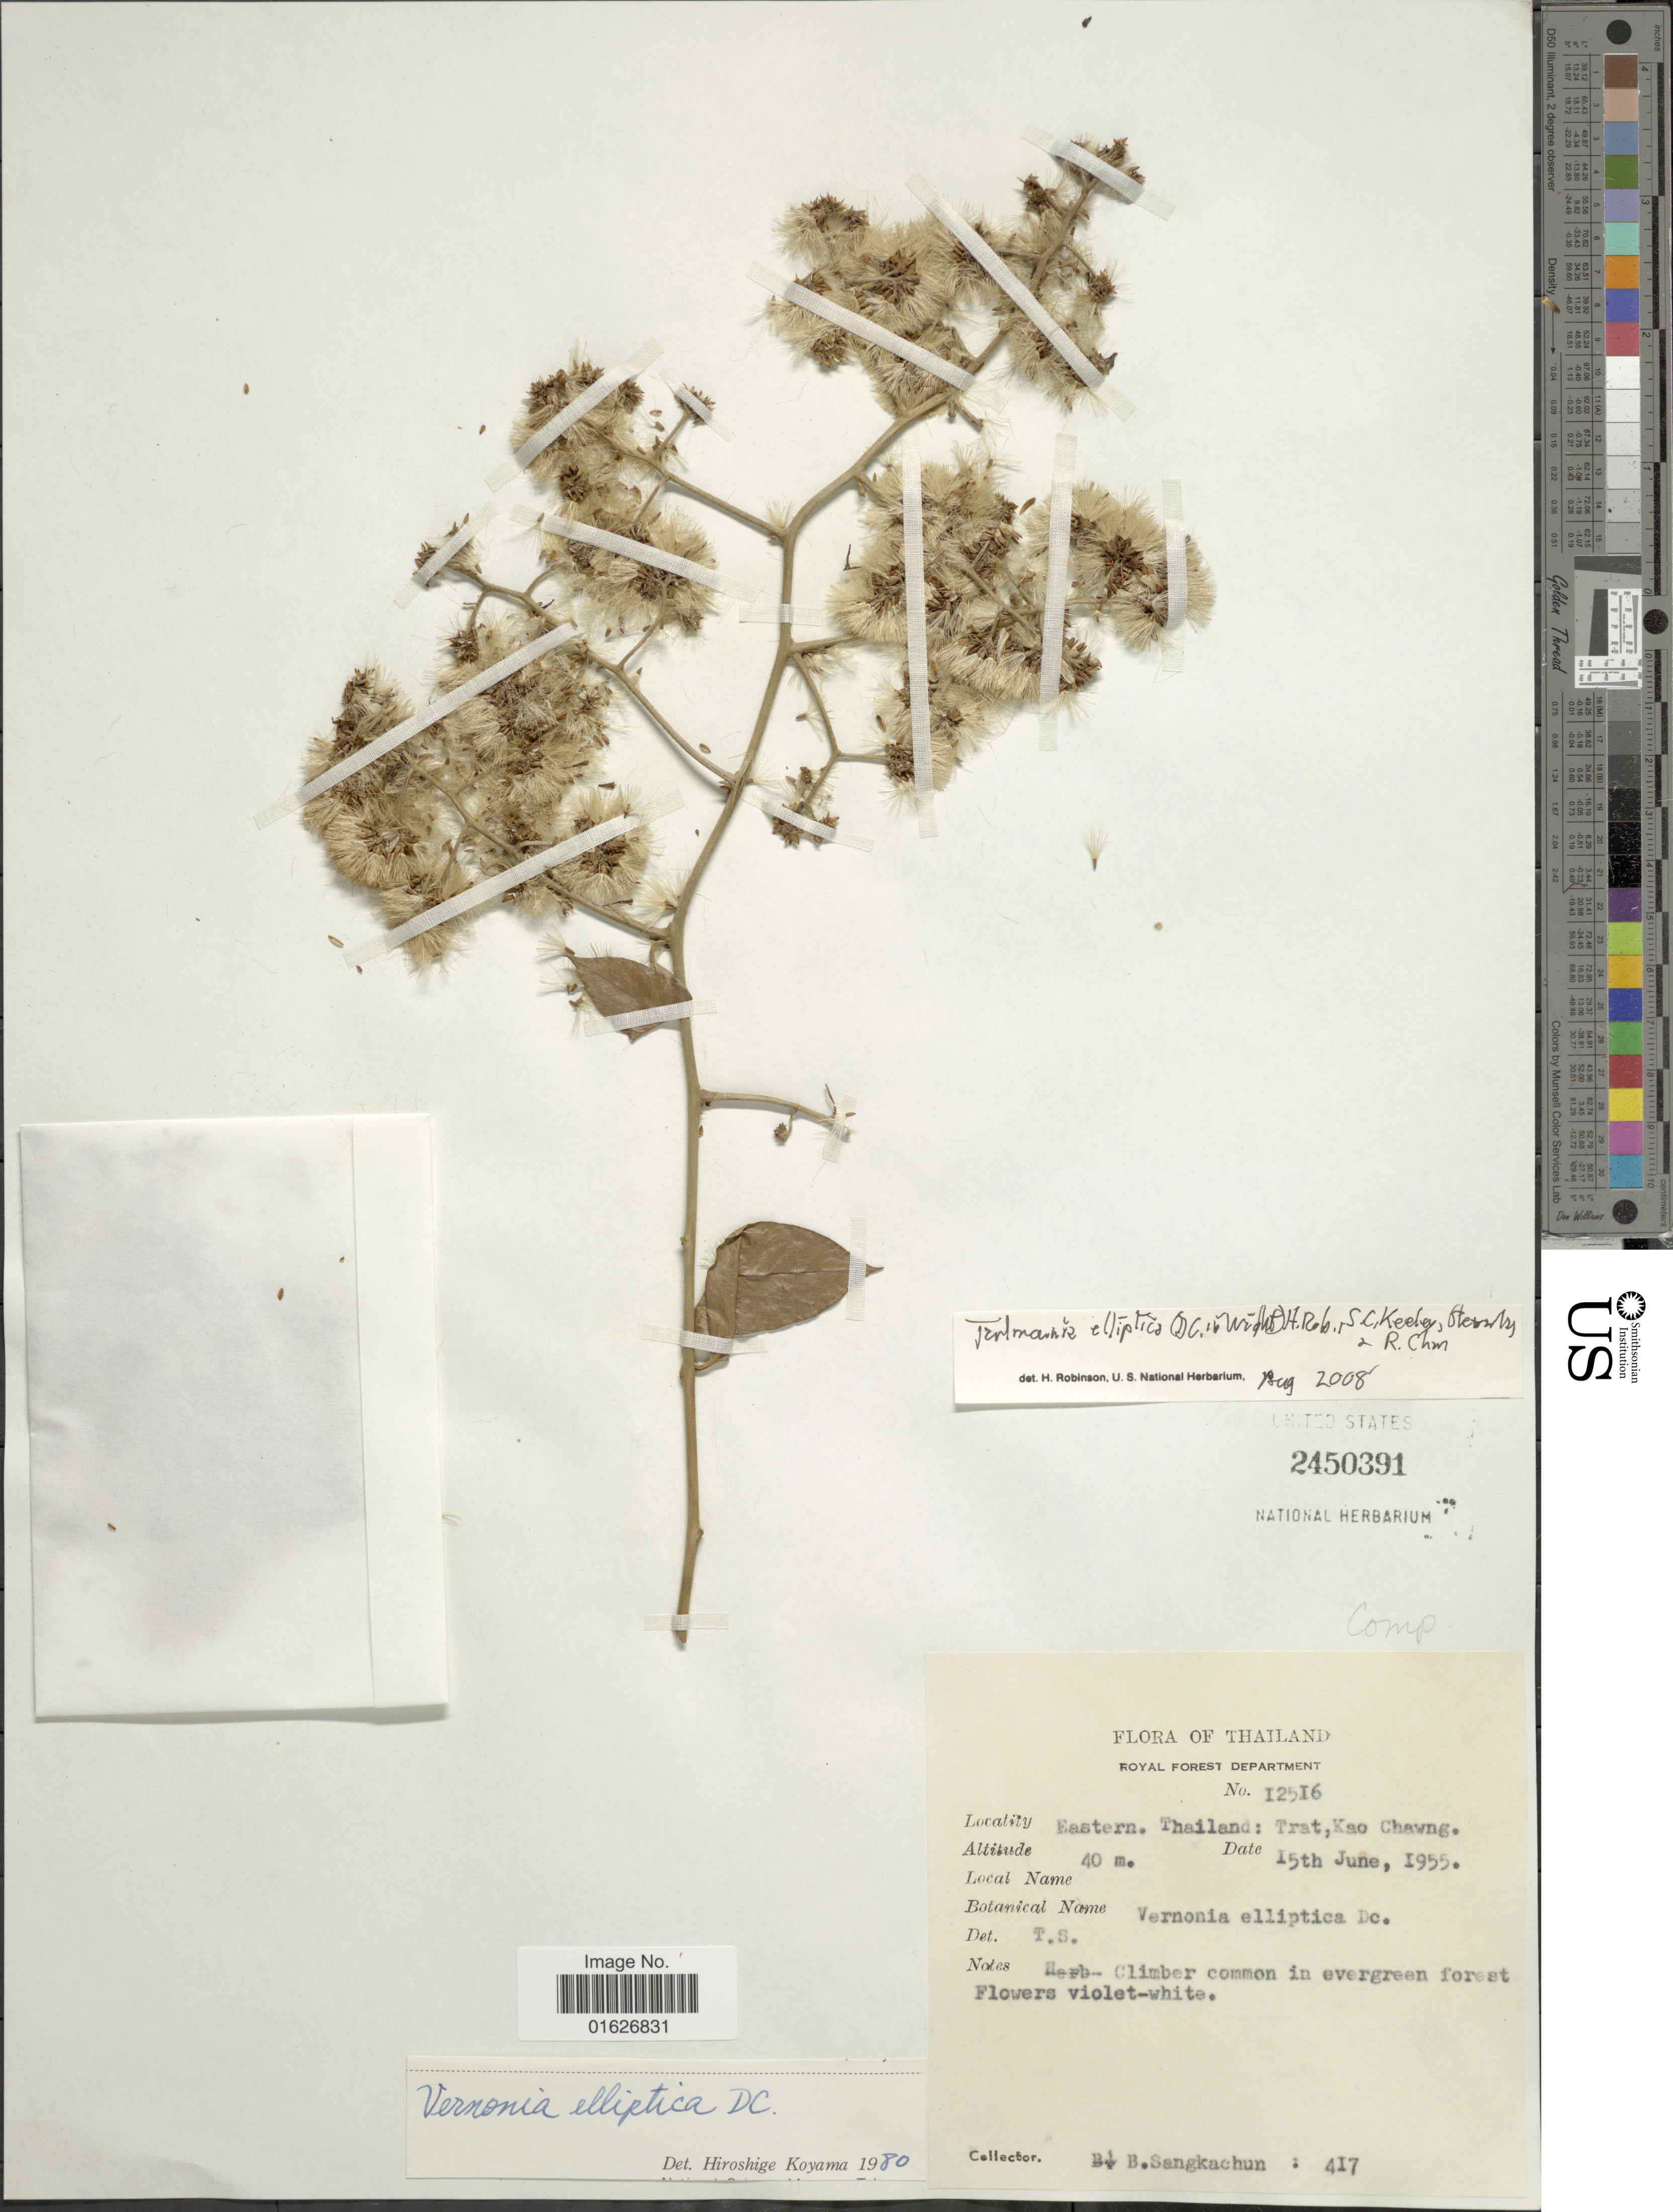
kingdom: Plantae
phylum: Tracheophyta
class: Magnoliopsida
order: Asterales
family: Asteraceae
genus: Tarlmounia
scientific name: Tarlmounia elliptica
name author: (DC.) H. Rob. et al.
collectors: B. Sangkachun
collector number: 417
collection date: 1955-06-15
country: Thailand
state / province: Trat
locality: Eastern Thailand: Kao Chawng.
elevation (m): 40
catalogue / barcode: US 2450391